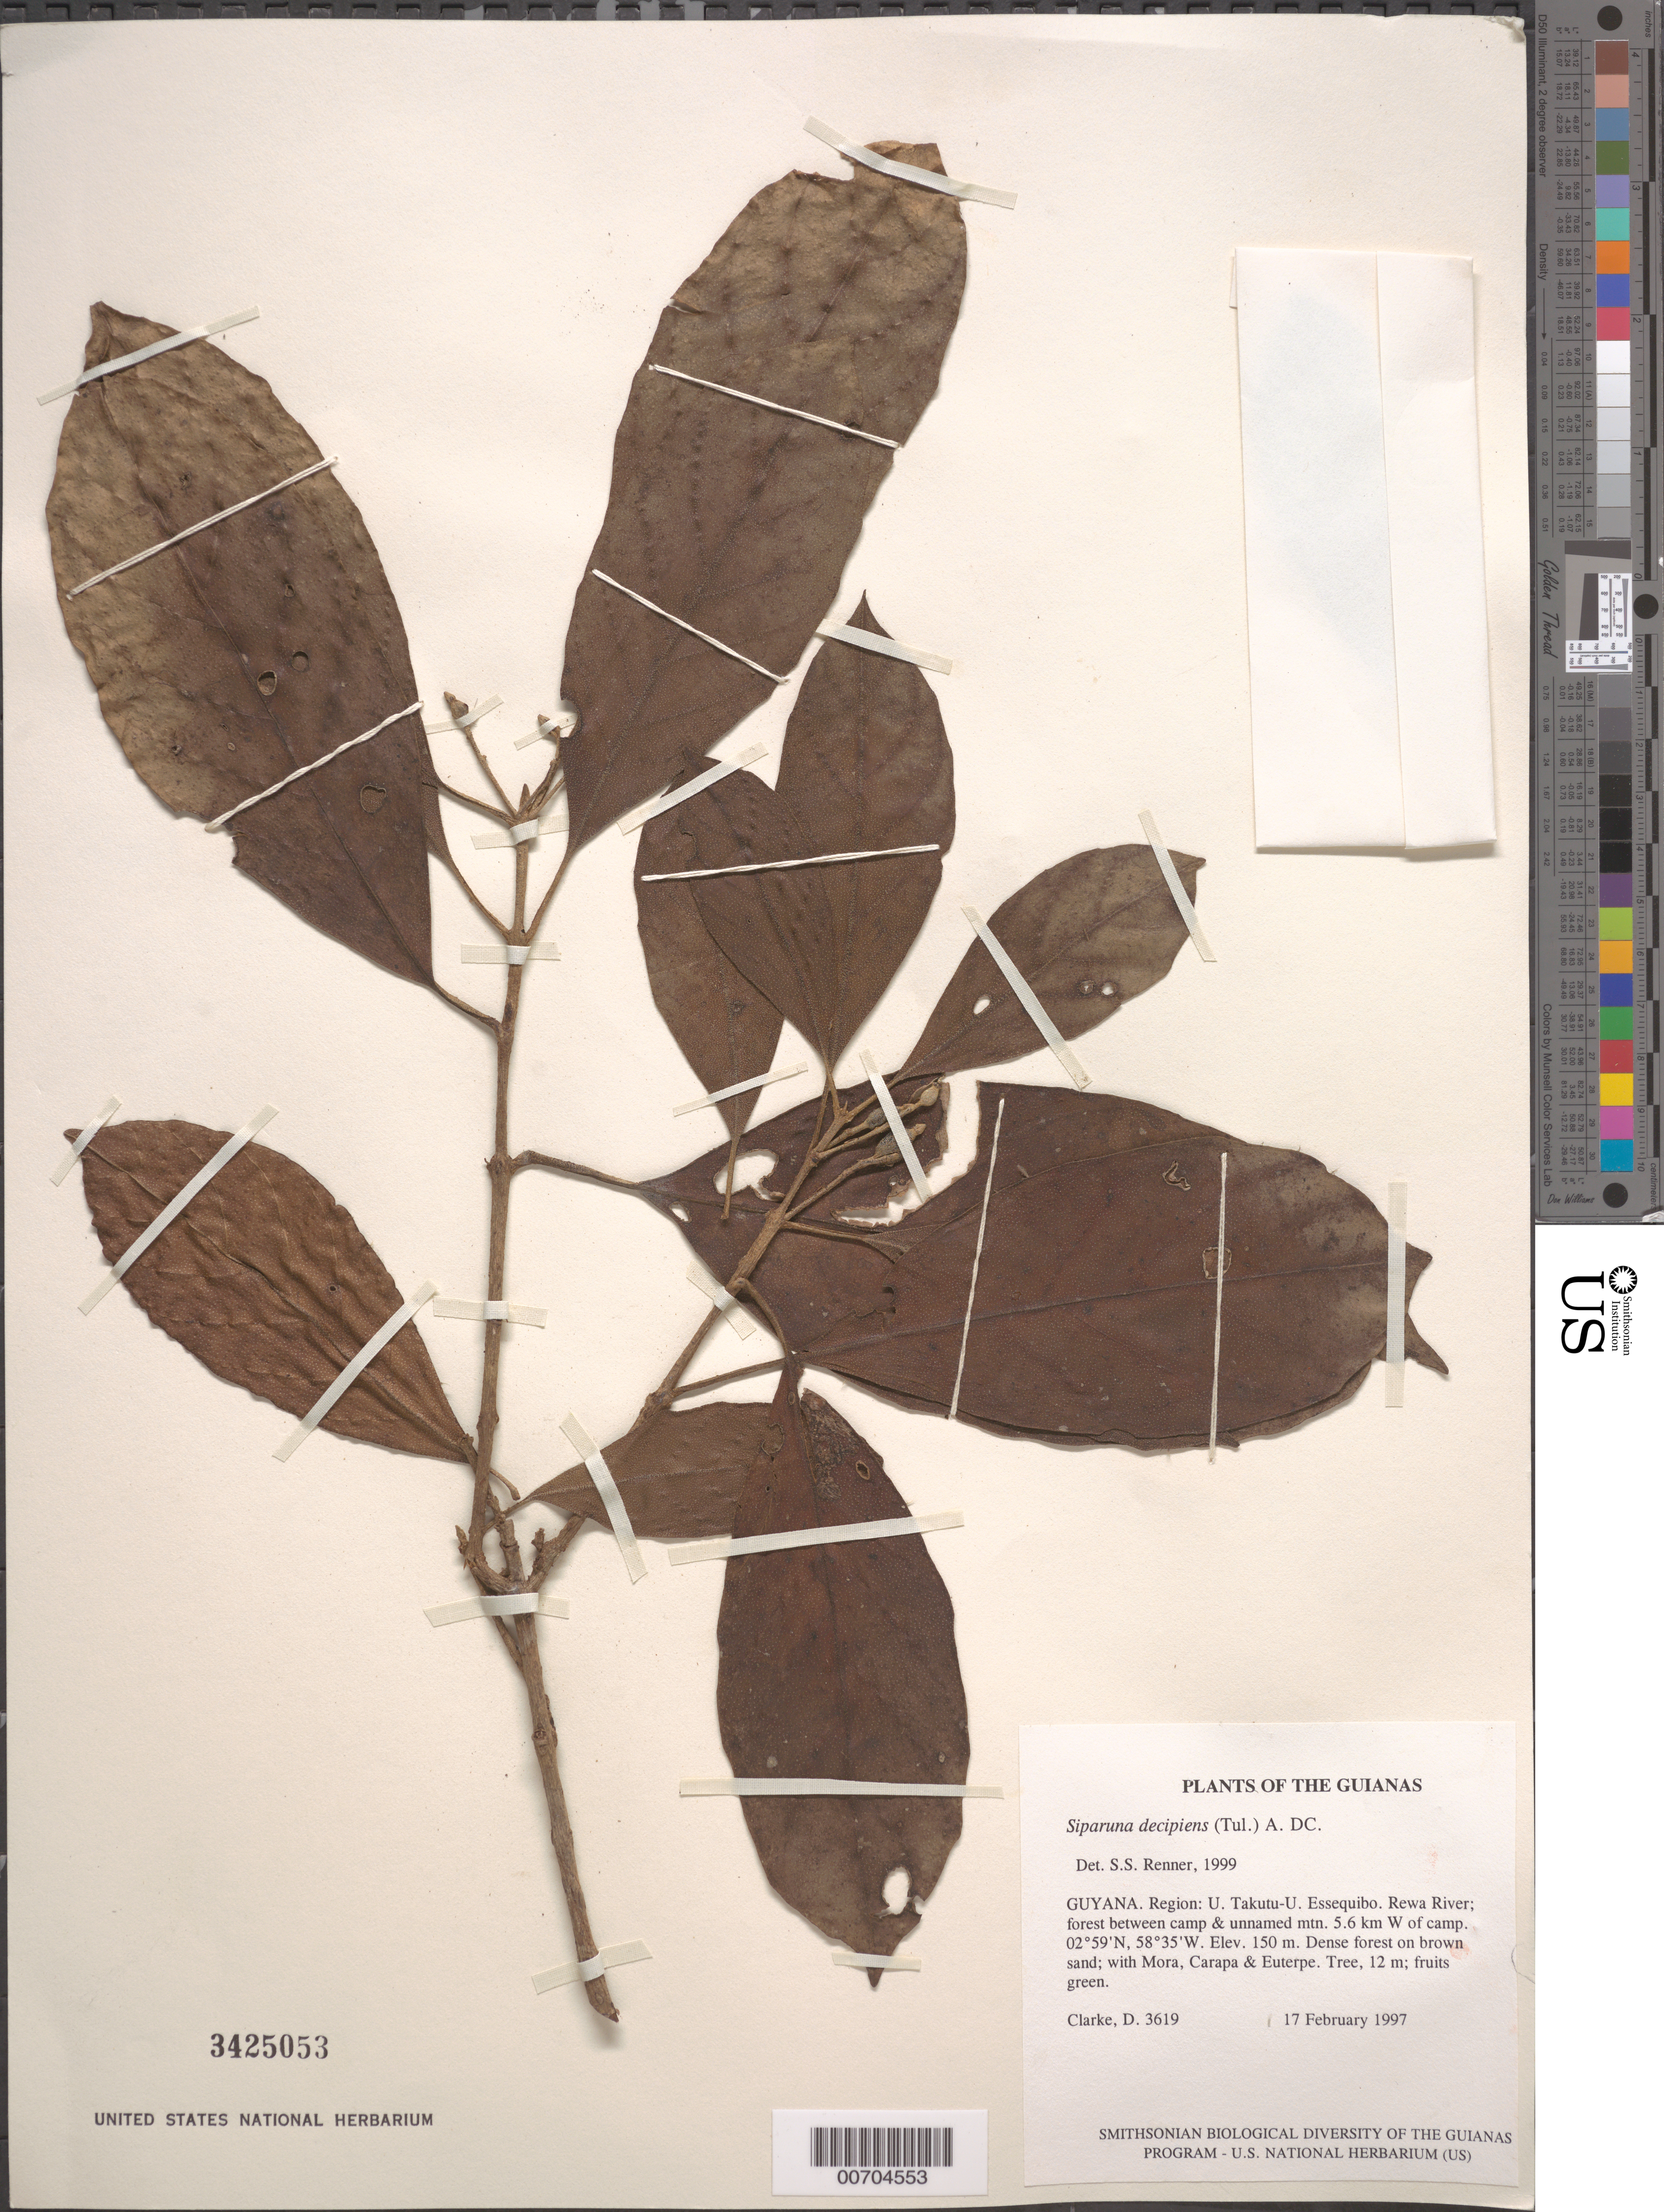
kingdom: Plantae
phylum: Tracheophyta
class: Magnoliopsida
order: Laurales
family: Siparunaceae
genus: Siparuna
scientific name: Siparuna decipiens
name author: (Tul.) A. DC.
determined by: Renner, S. S.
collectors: H. D. Clarke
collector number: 3619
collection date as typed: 17 February 1997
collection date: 1997-02-17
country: Guyana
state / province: U. Takutu-U. Essequibo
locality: Rewa River; forest between camp & unnamed mtn. 5.6 km W of camp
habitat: Dense forest on brown sand; with Mora, Carapa & Euterpe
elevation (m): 150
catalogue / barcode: US 3425053